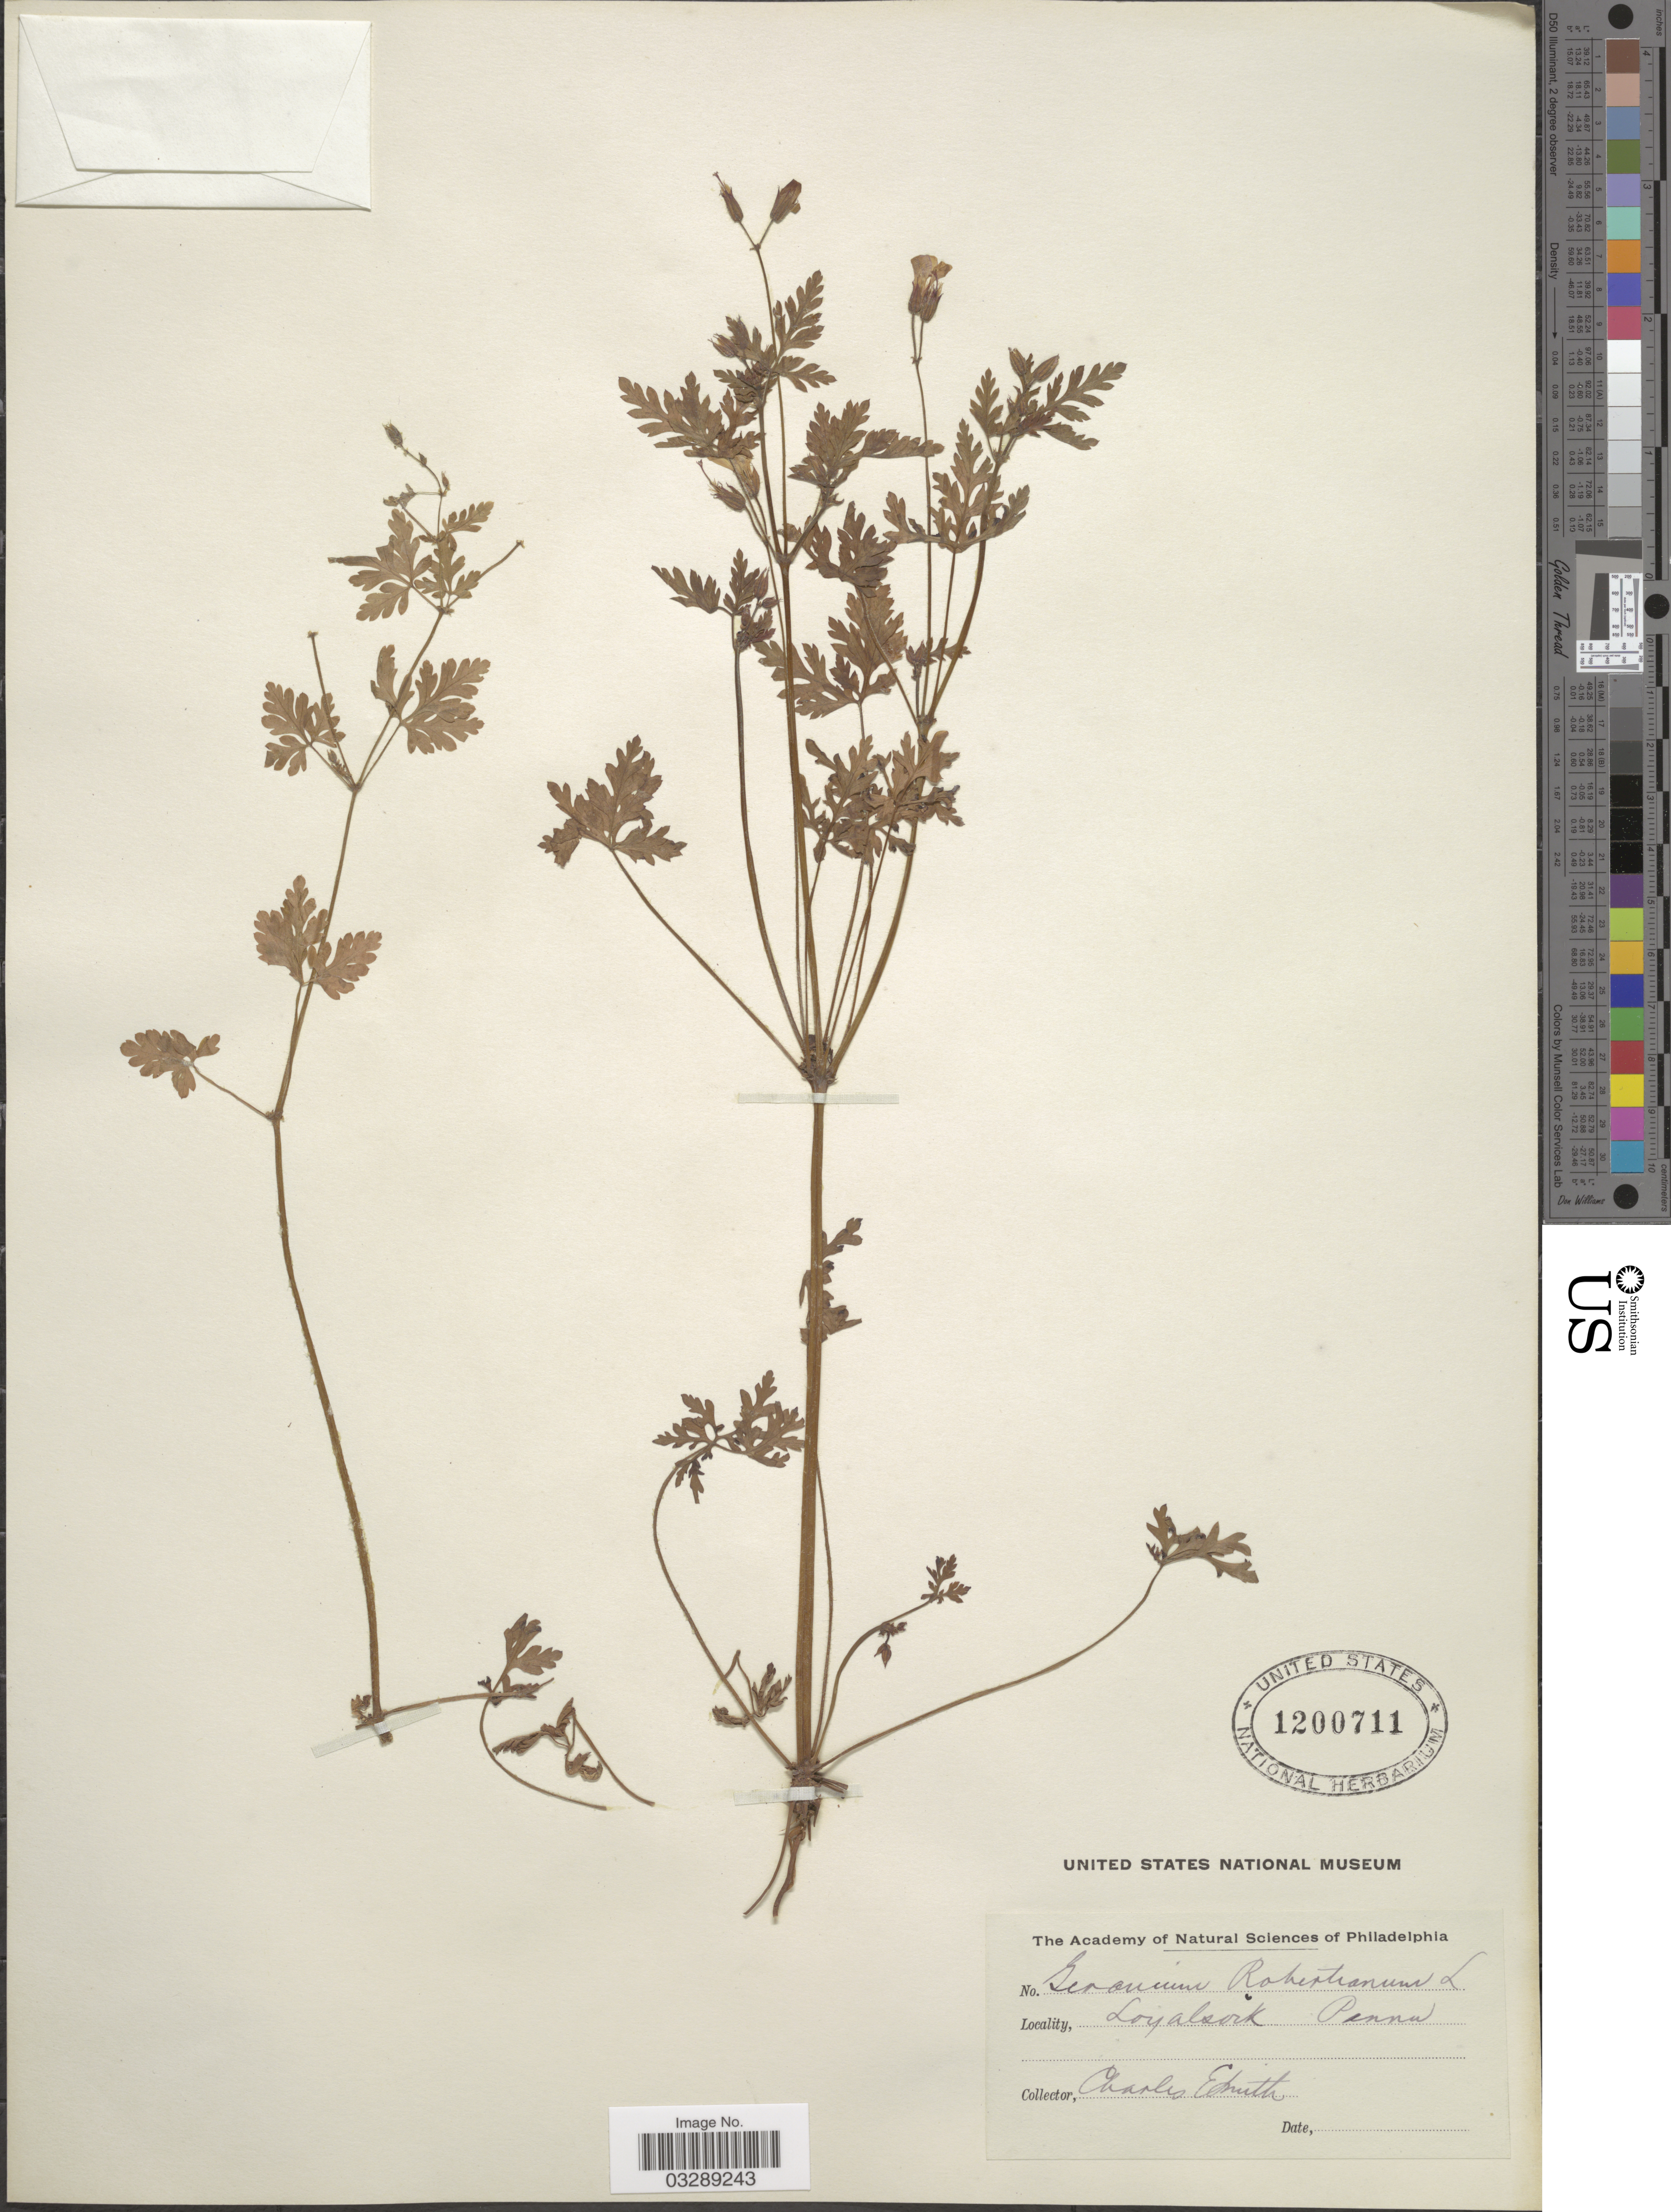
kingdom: Plantae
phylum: Tracheophyta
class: Magnoliopsida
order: Geraniales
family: Geraniaceae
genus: Geranium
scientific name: Geranium robertianum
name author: L.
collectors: C. E. Smith Jr.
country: United States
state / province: Pennsylvania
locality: Loyalsock.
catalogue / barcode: US 1200711